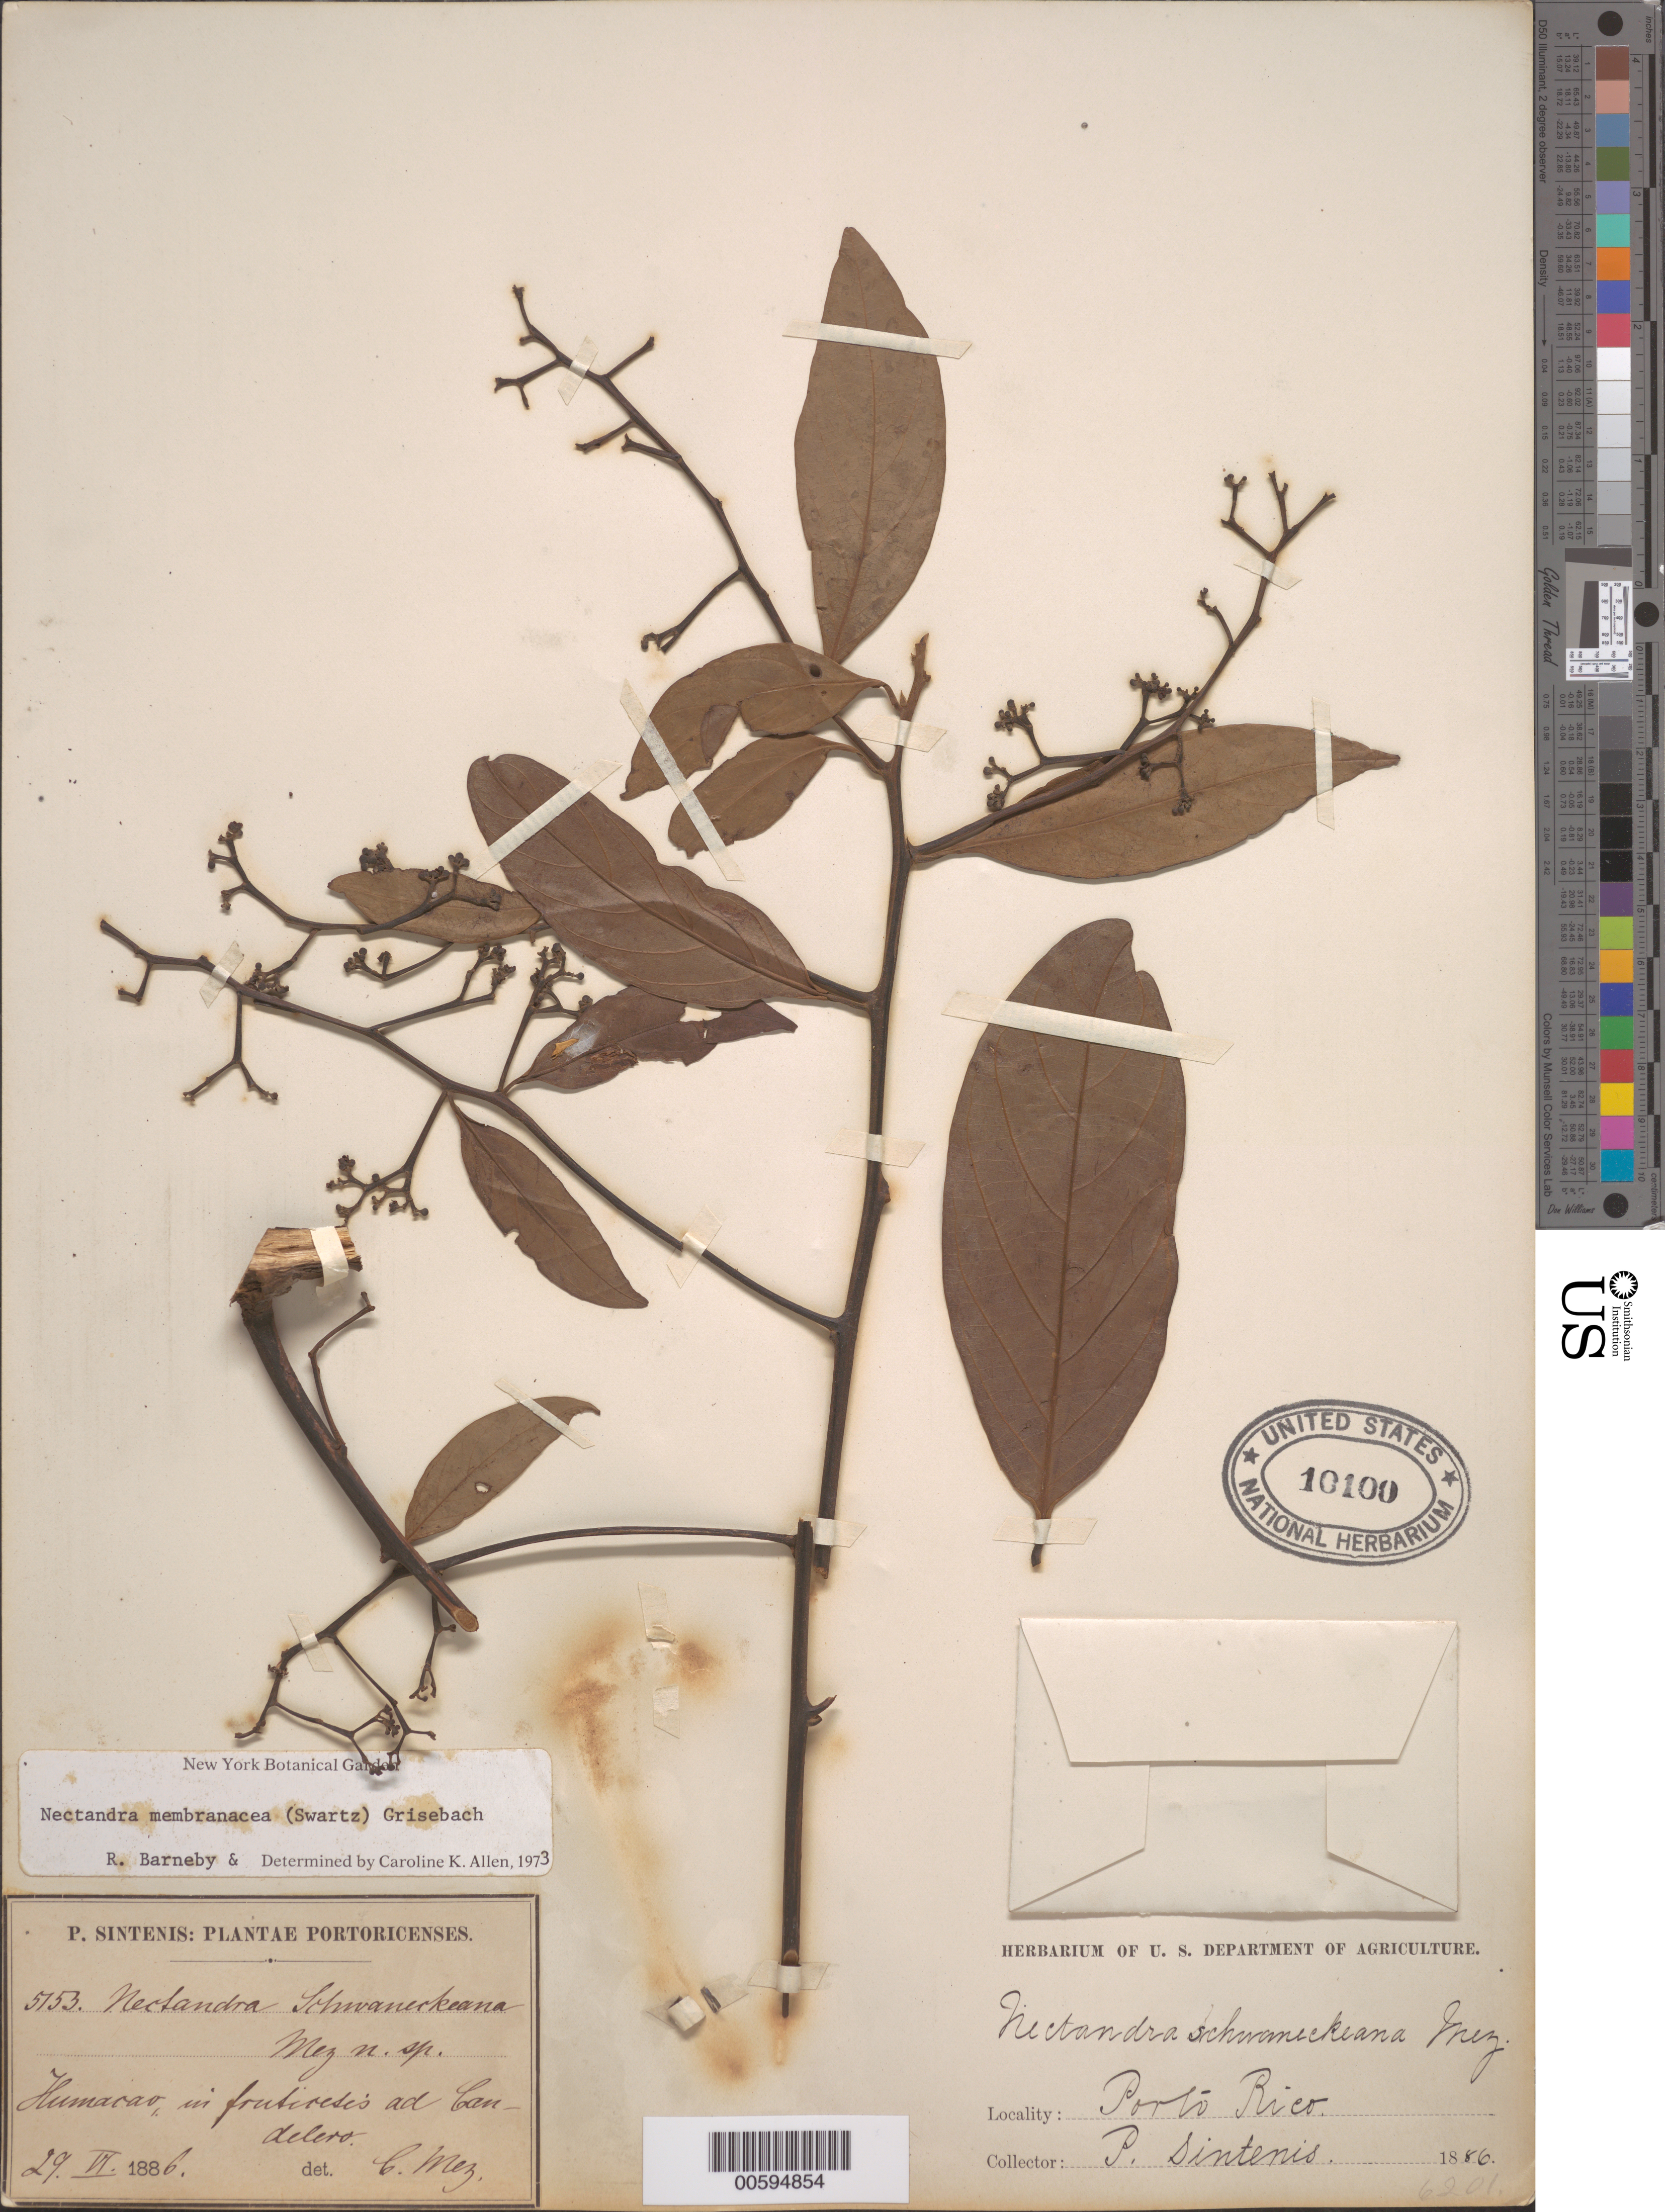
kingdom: Plantae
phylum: Tracheophyta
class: Magnoliopsida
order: Apiales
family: Araliaceae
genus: Hydrocotyle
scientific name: Hydrocotyle hirsuta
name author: Sw.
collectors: P. Sintenis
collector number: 2432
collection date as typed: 22 Sep 1885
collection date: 1885-09-22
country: Puerto Rico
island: Greater Antilles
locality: Cayey, in sylvis circa Pedro-Arila ad rupes.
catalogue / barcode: US 91945